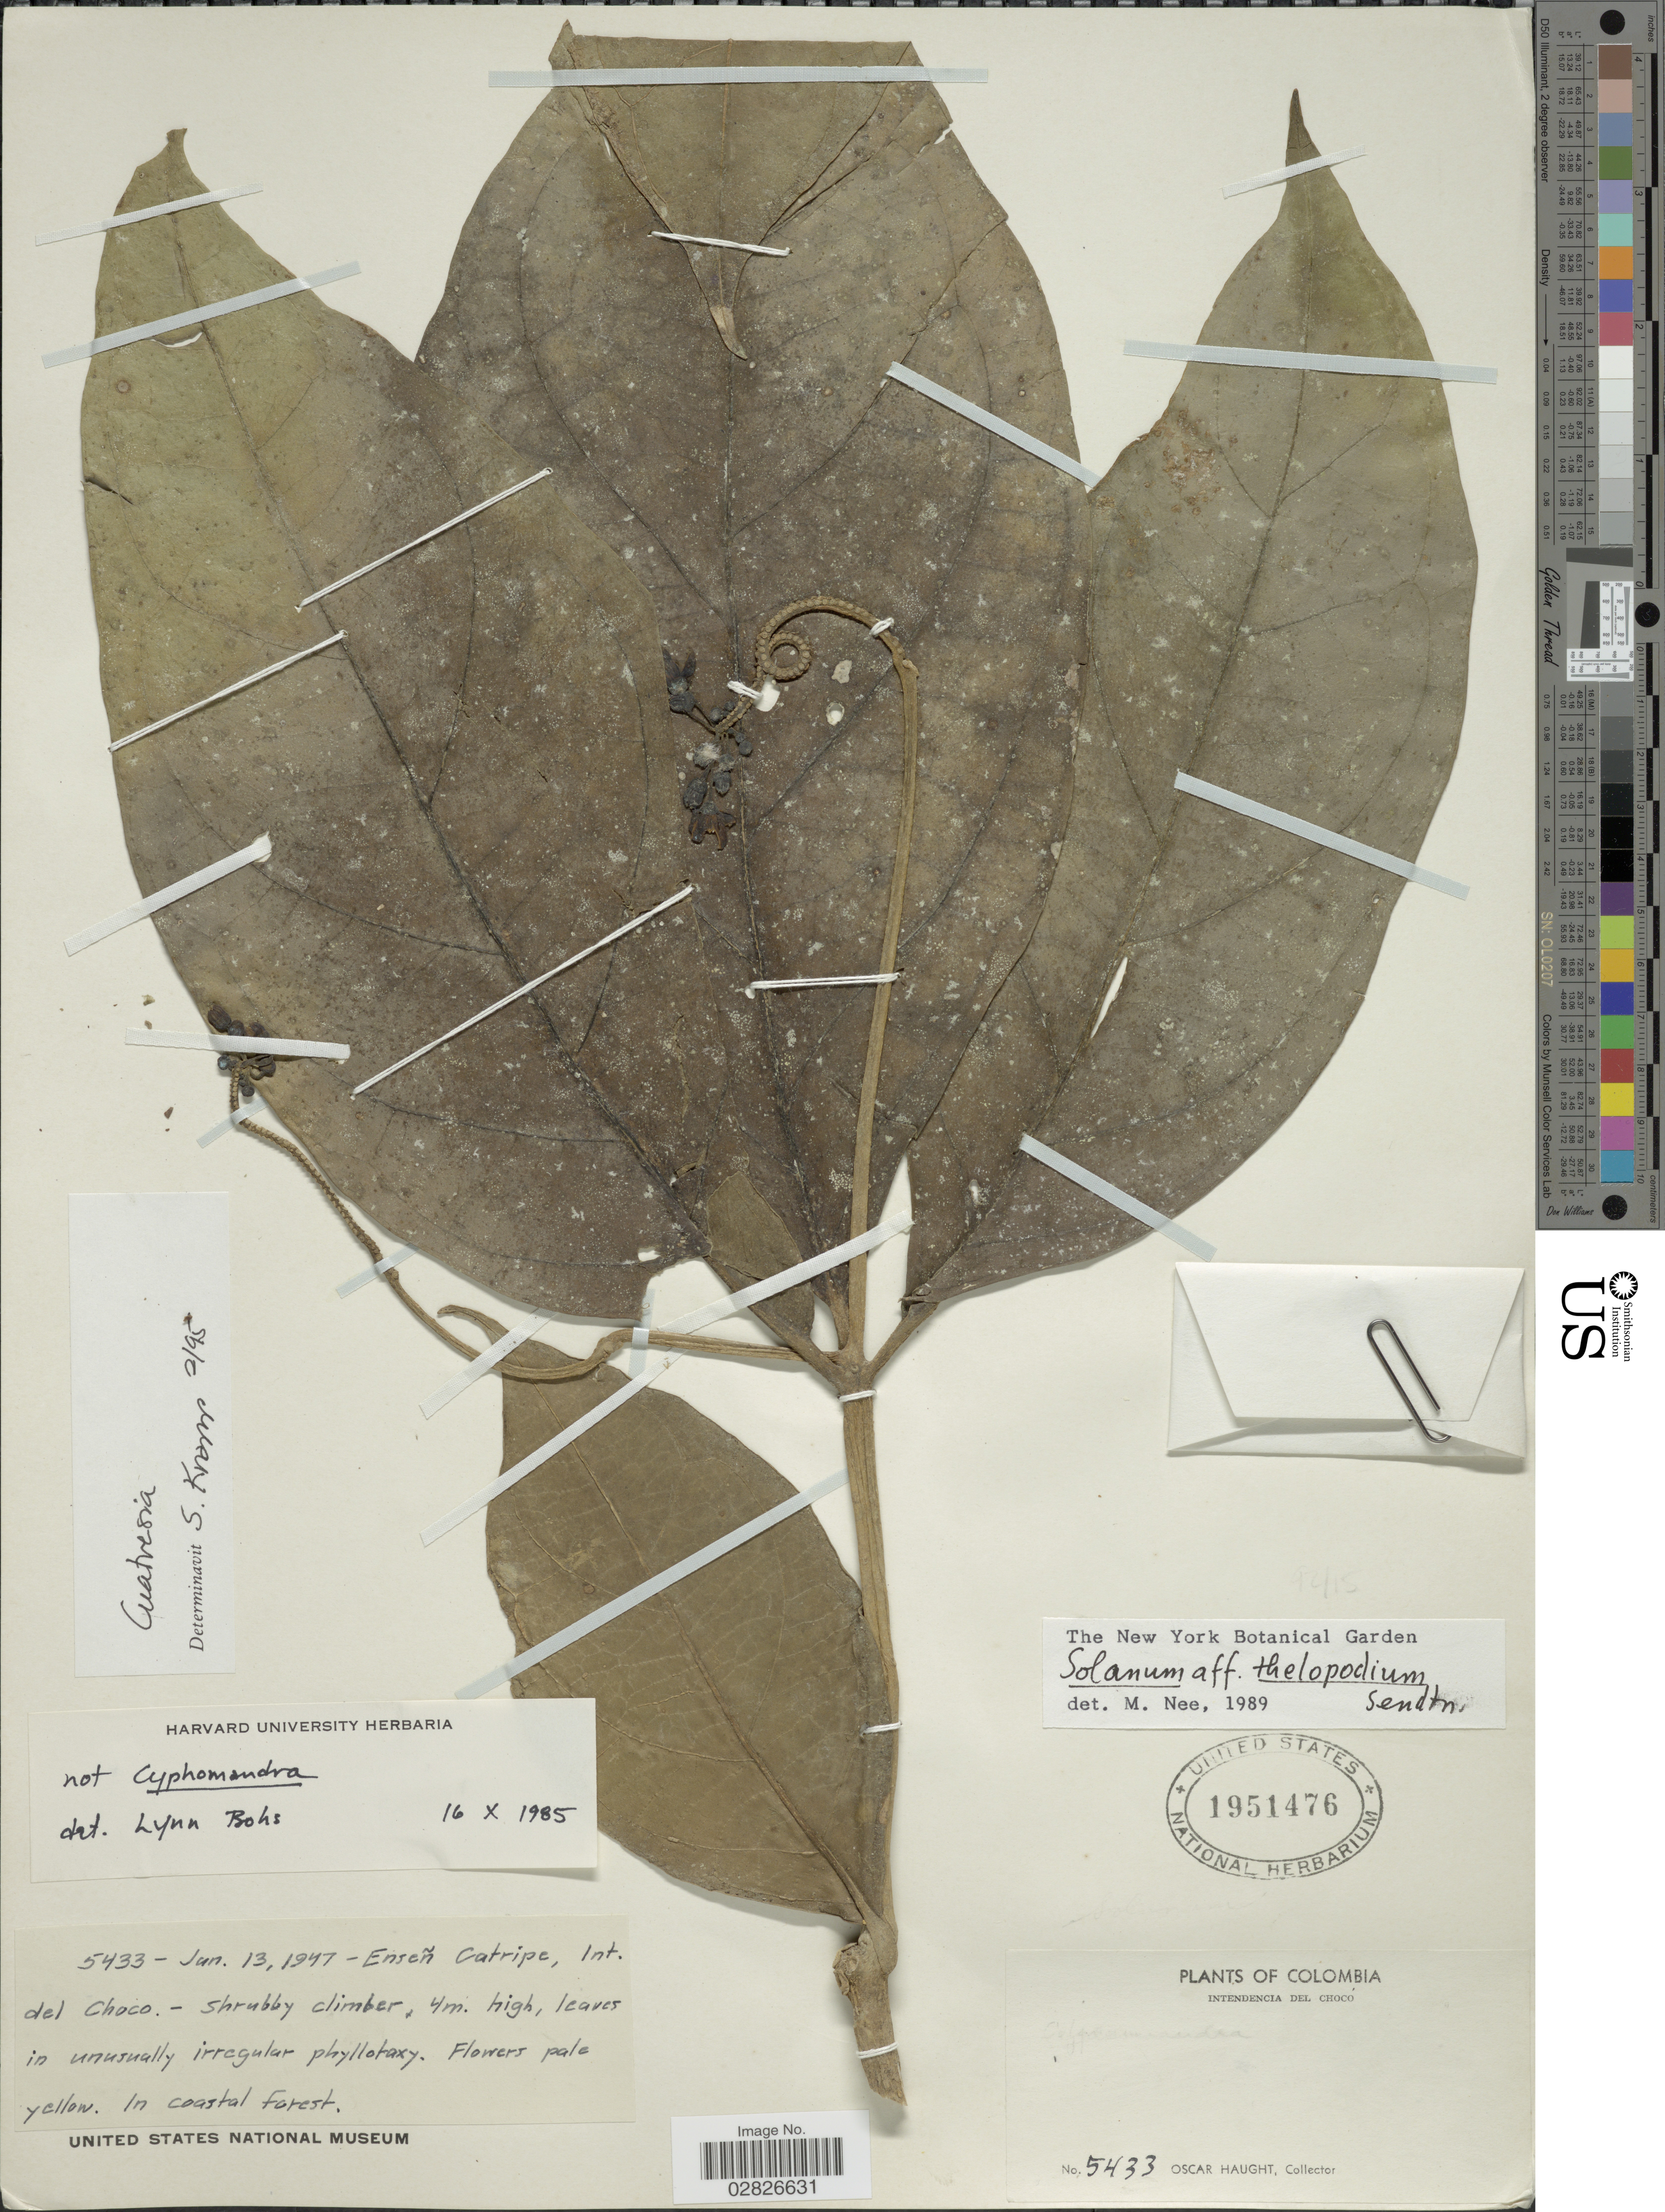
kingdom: Plantae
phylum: Tracheophyta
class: Magnoliopsida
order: Solanales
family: Solanaceae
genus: Cuatresia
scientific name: Cuatresia sp.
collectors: O. L. Haught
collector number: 5433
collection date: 1947-06-13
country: Colombia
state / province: Chocó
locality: Enseñ Catripe, Int. del Choco.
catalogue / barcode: US 1951476